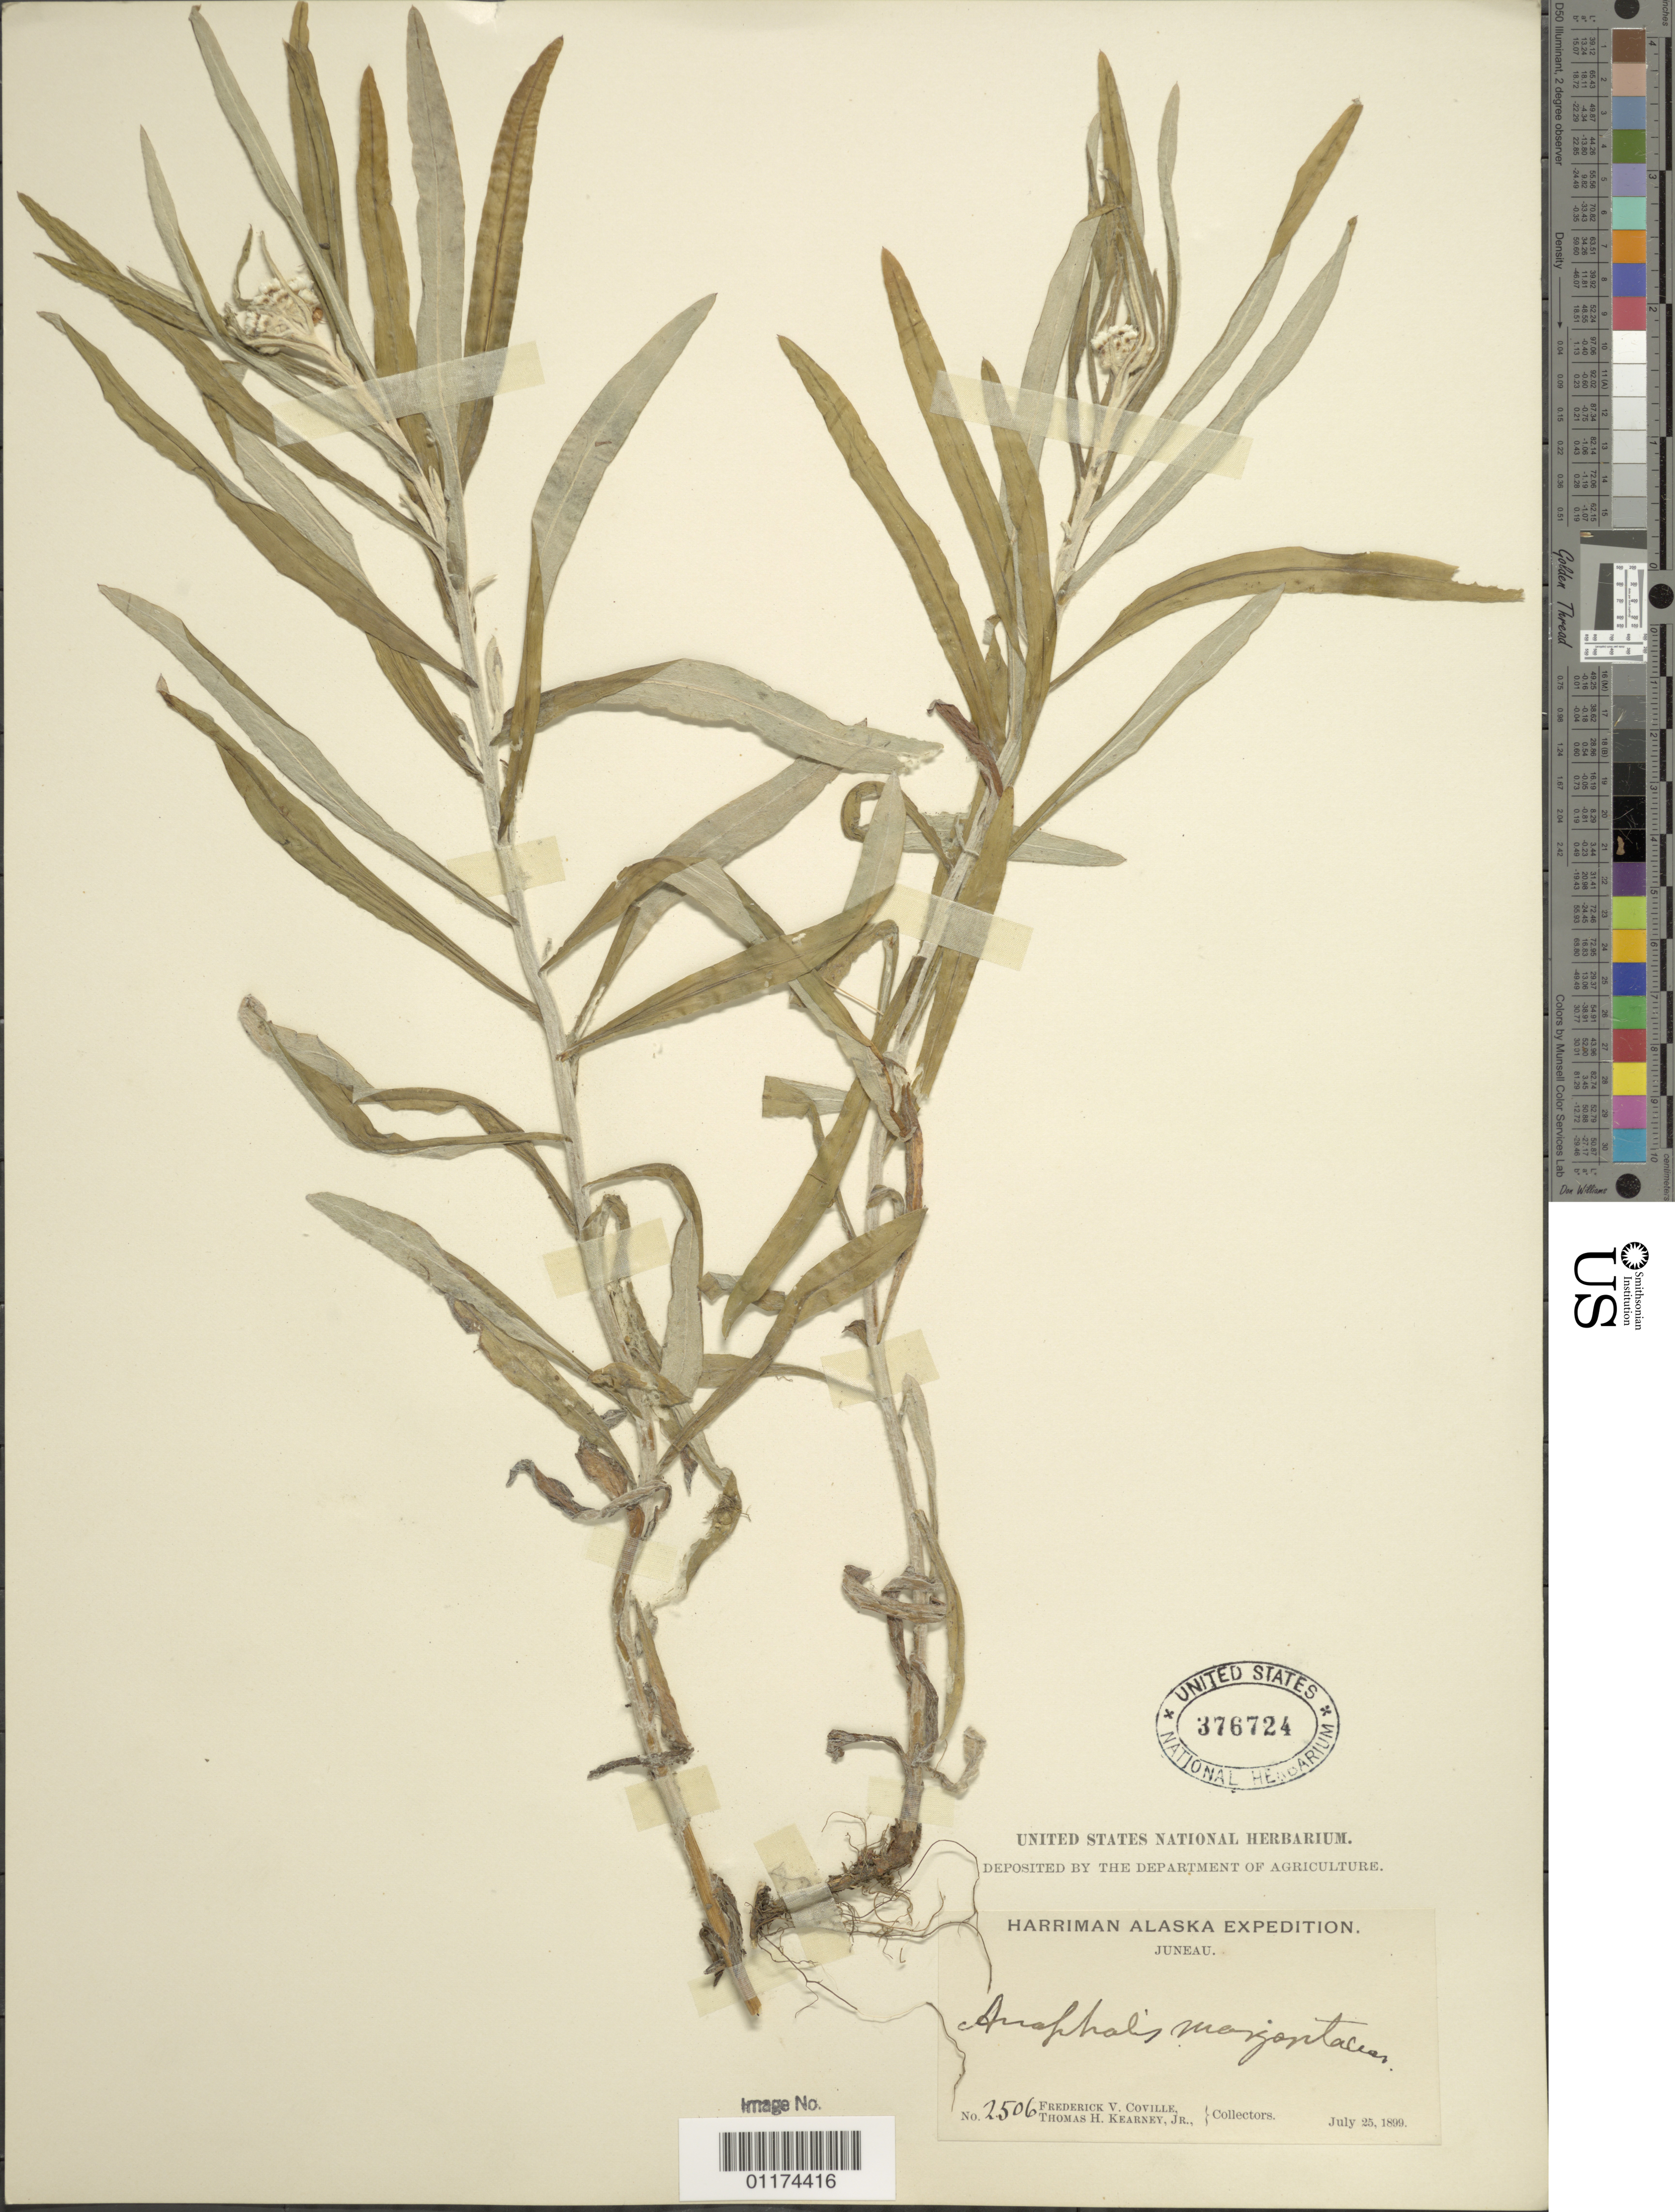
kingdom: Plantae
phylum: Tracheophyta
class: Magnoliopsida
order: Asterales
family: Asteraceae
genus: Anaphalis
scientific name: Anaphalis margaritacea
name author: (L.) Benth. & Hook. f.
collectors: F. V. Coville & T. H. Kearney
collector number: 2506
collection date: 1899-07-25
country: United States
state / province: Alaska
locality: Juneau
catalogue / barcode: US 376724